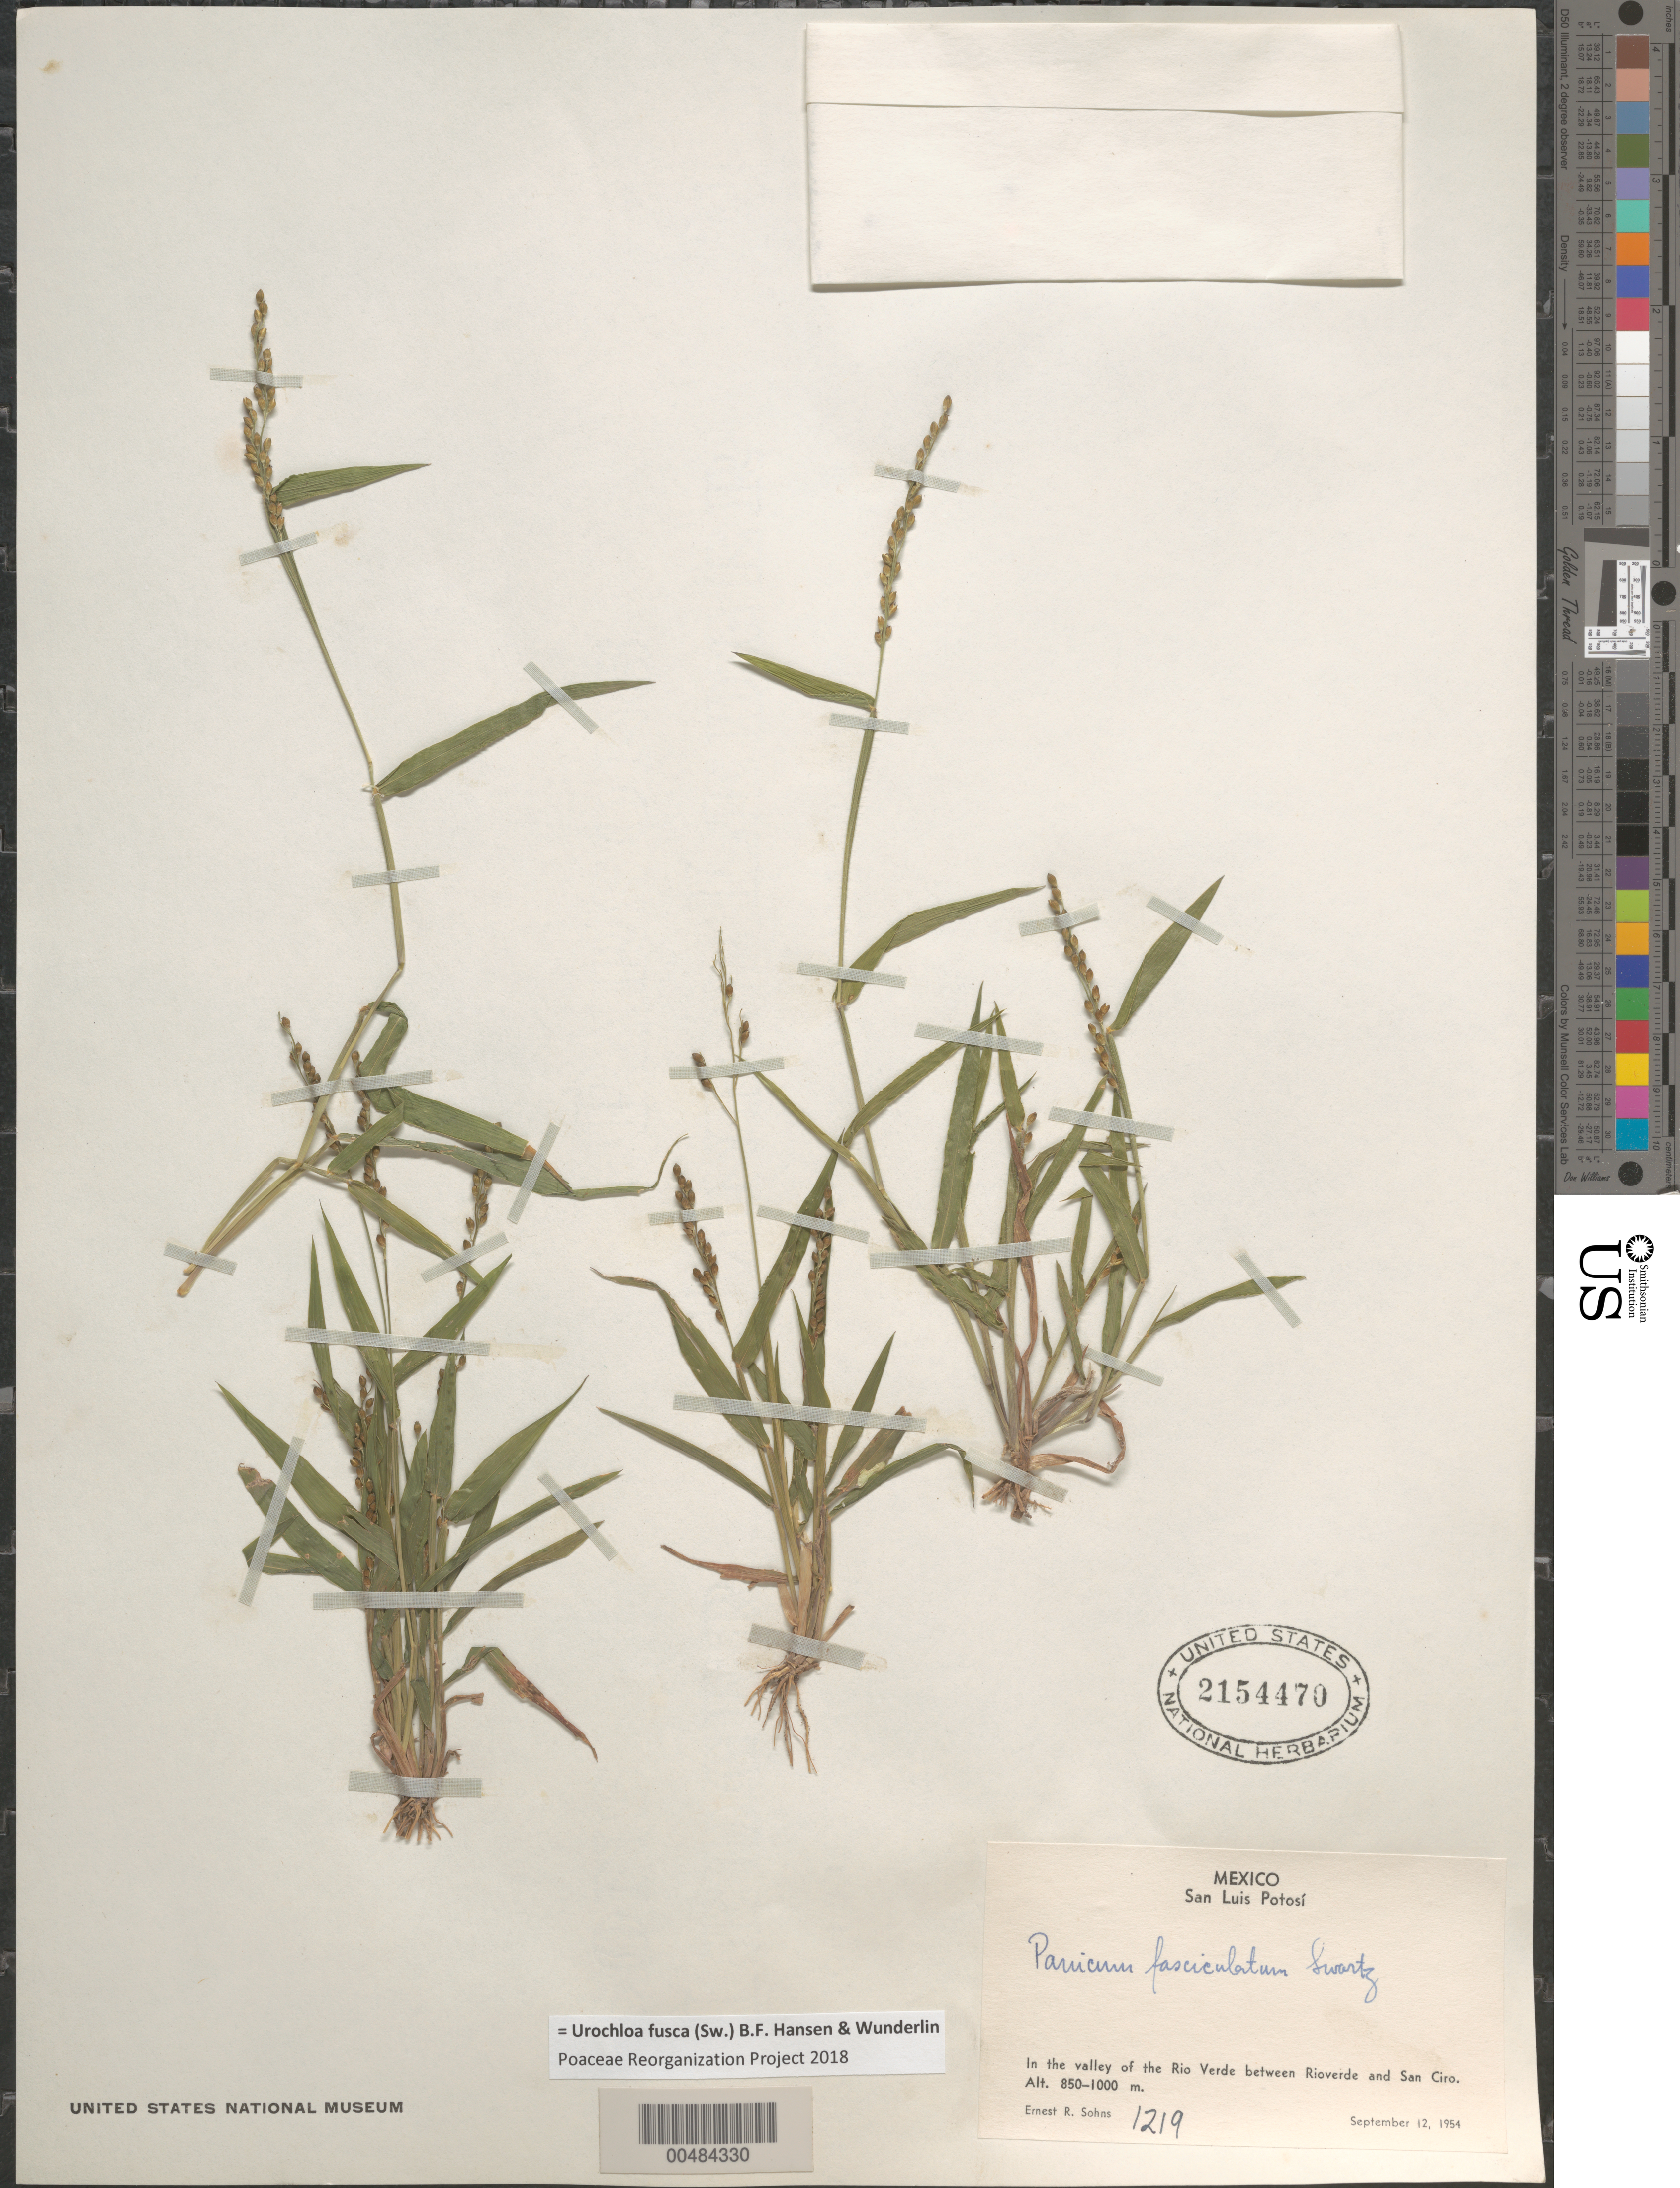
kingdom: Plantae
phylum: Tracheophyta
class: Liliopsida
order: Poales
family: Poaceae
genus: Brachiaria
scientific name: Brachiaria fasciculata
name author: (Sw.) Parodi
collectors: E. R. Sohns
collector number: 1219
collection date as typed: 12 Sep 1954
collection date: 1954-09-12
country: Mexico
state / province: San Luis Potosi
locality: In the valley of the Rio Verde between Rioverde and San Ciro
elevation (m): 850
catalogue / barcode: US 2154470